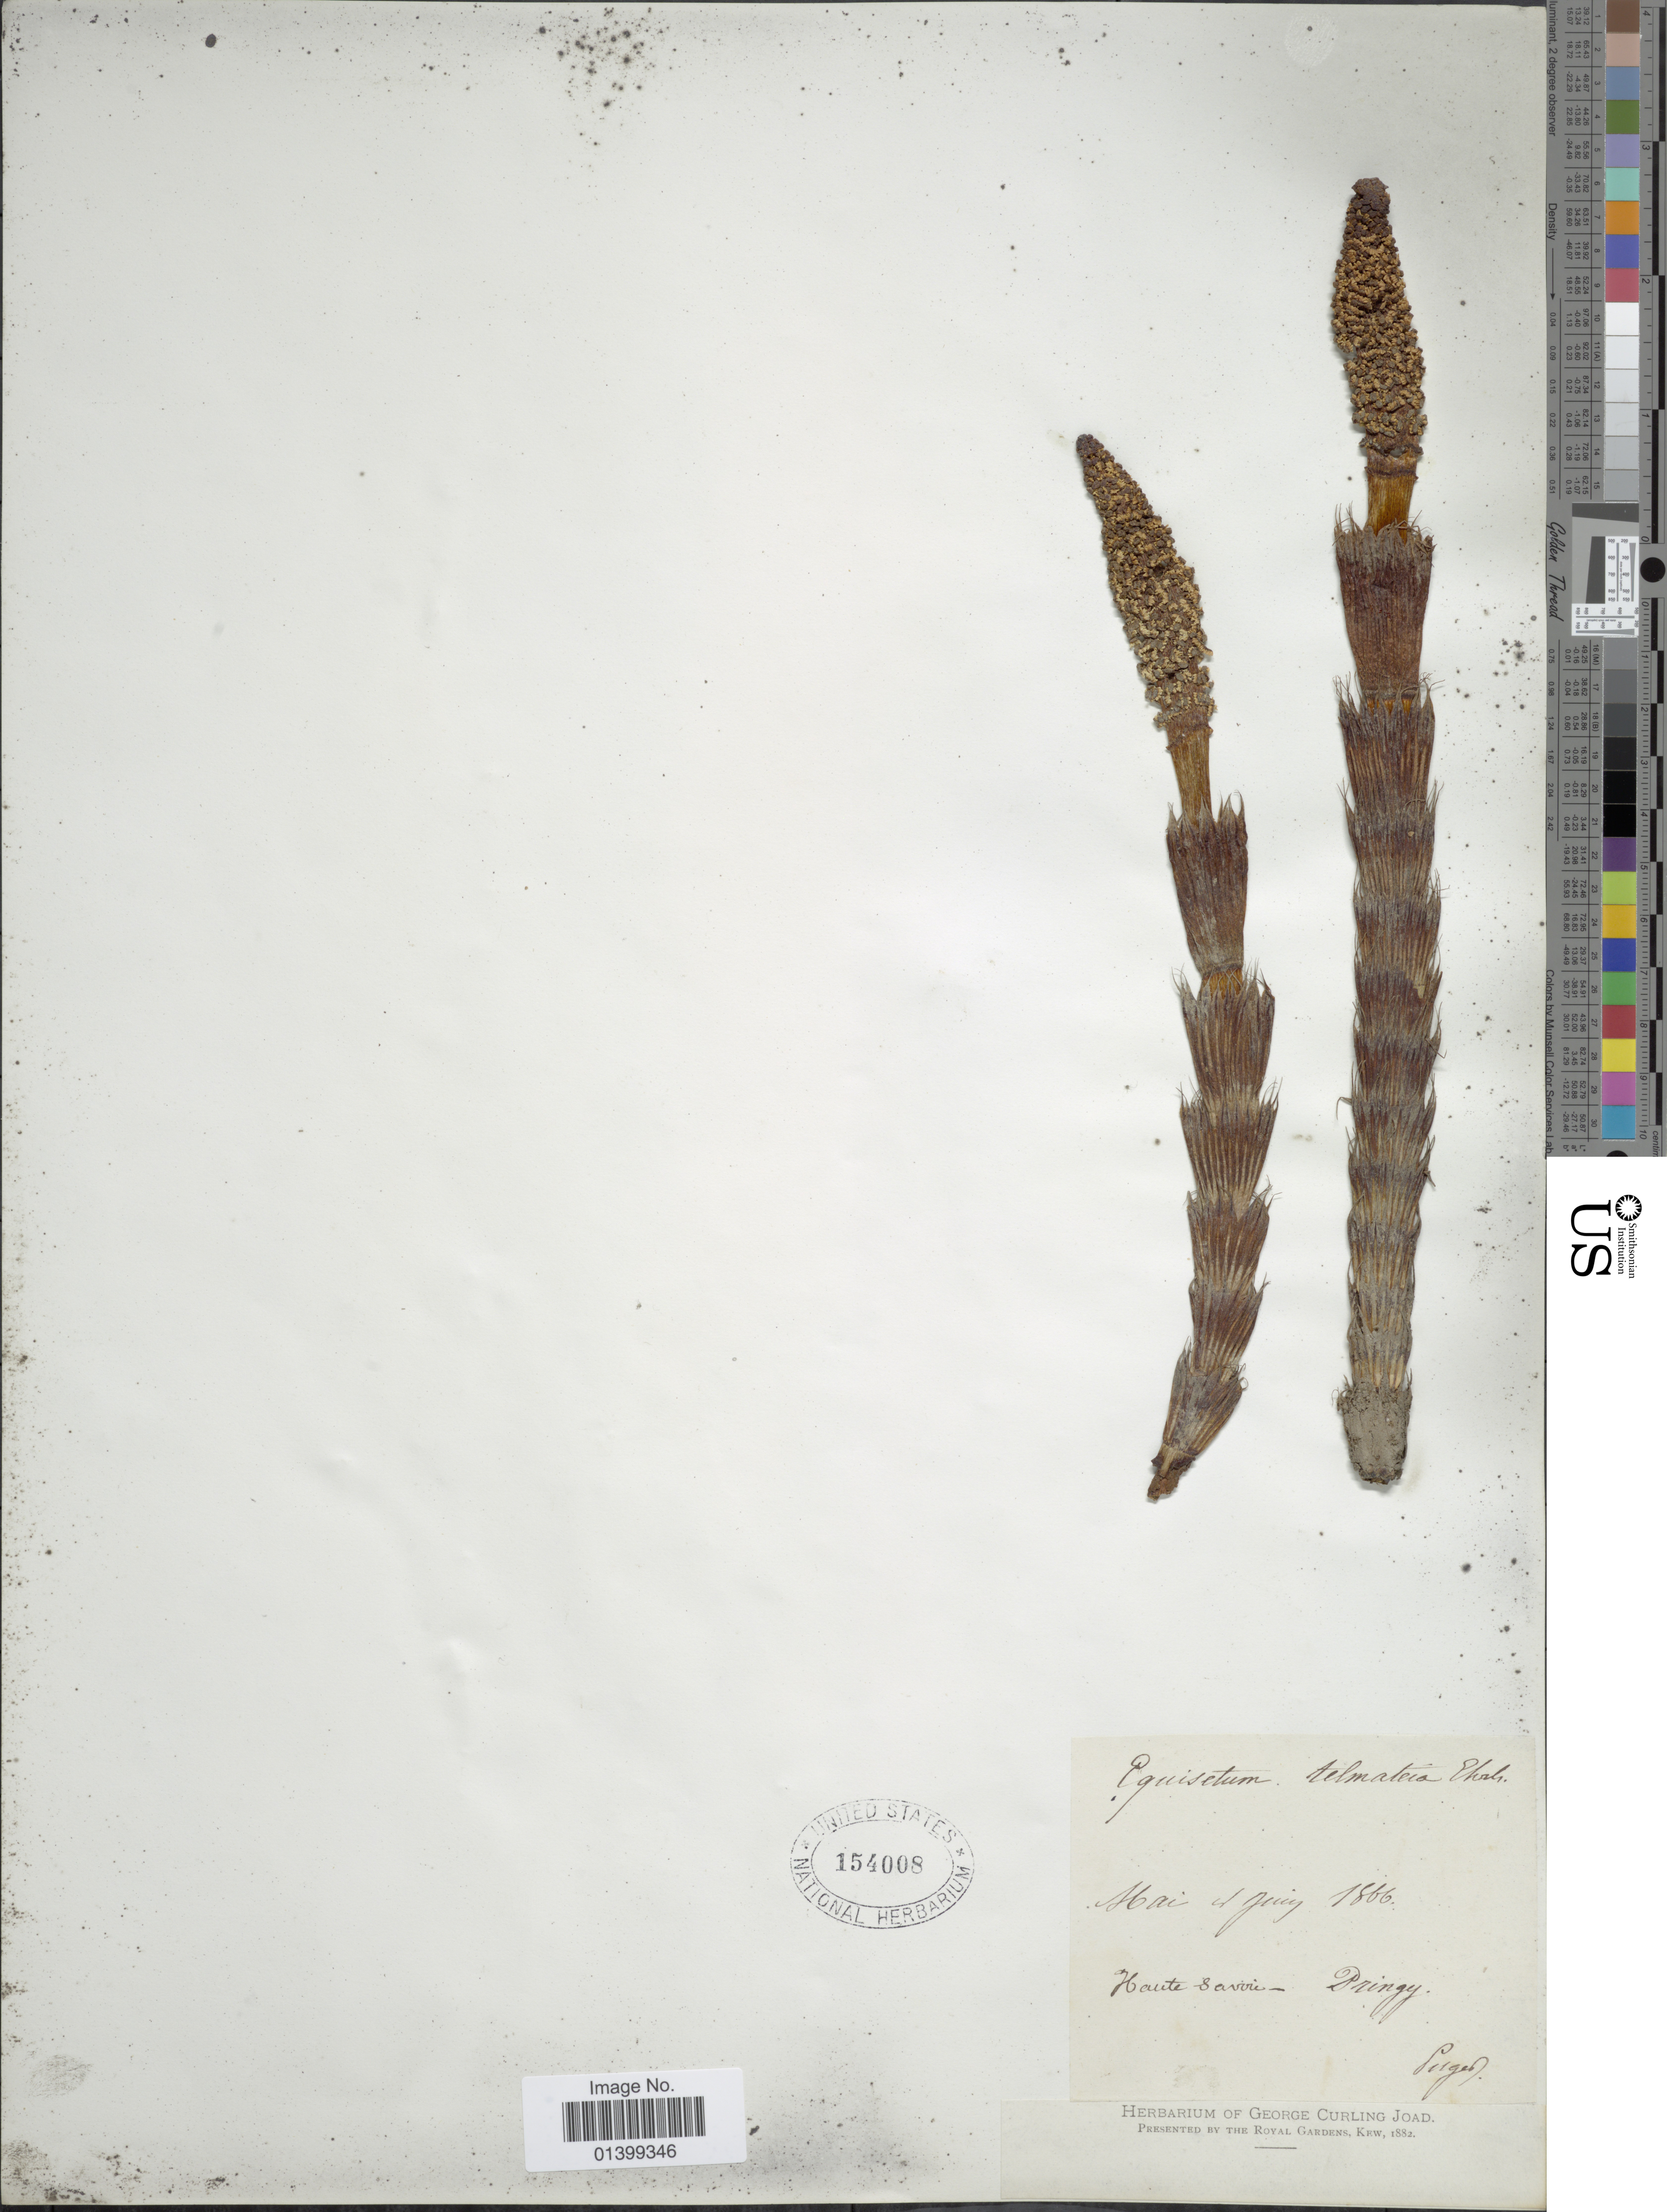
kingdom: Plantae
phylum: Tracheophyta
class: Polypodiopsida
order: Equisetales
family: Equisetaceae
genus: Equisetum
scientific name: Equisetum telmateia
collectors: -. Puget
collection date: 1866-06-04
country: France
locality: Haute Savoie - Pringy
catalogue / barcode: US 154008